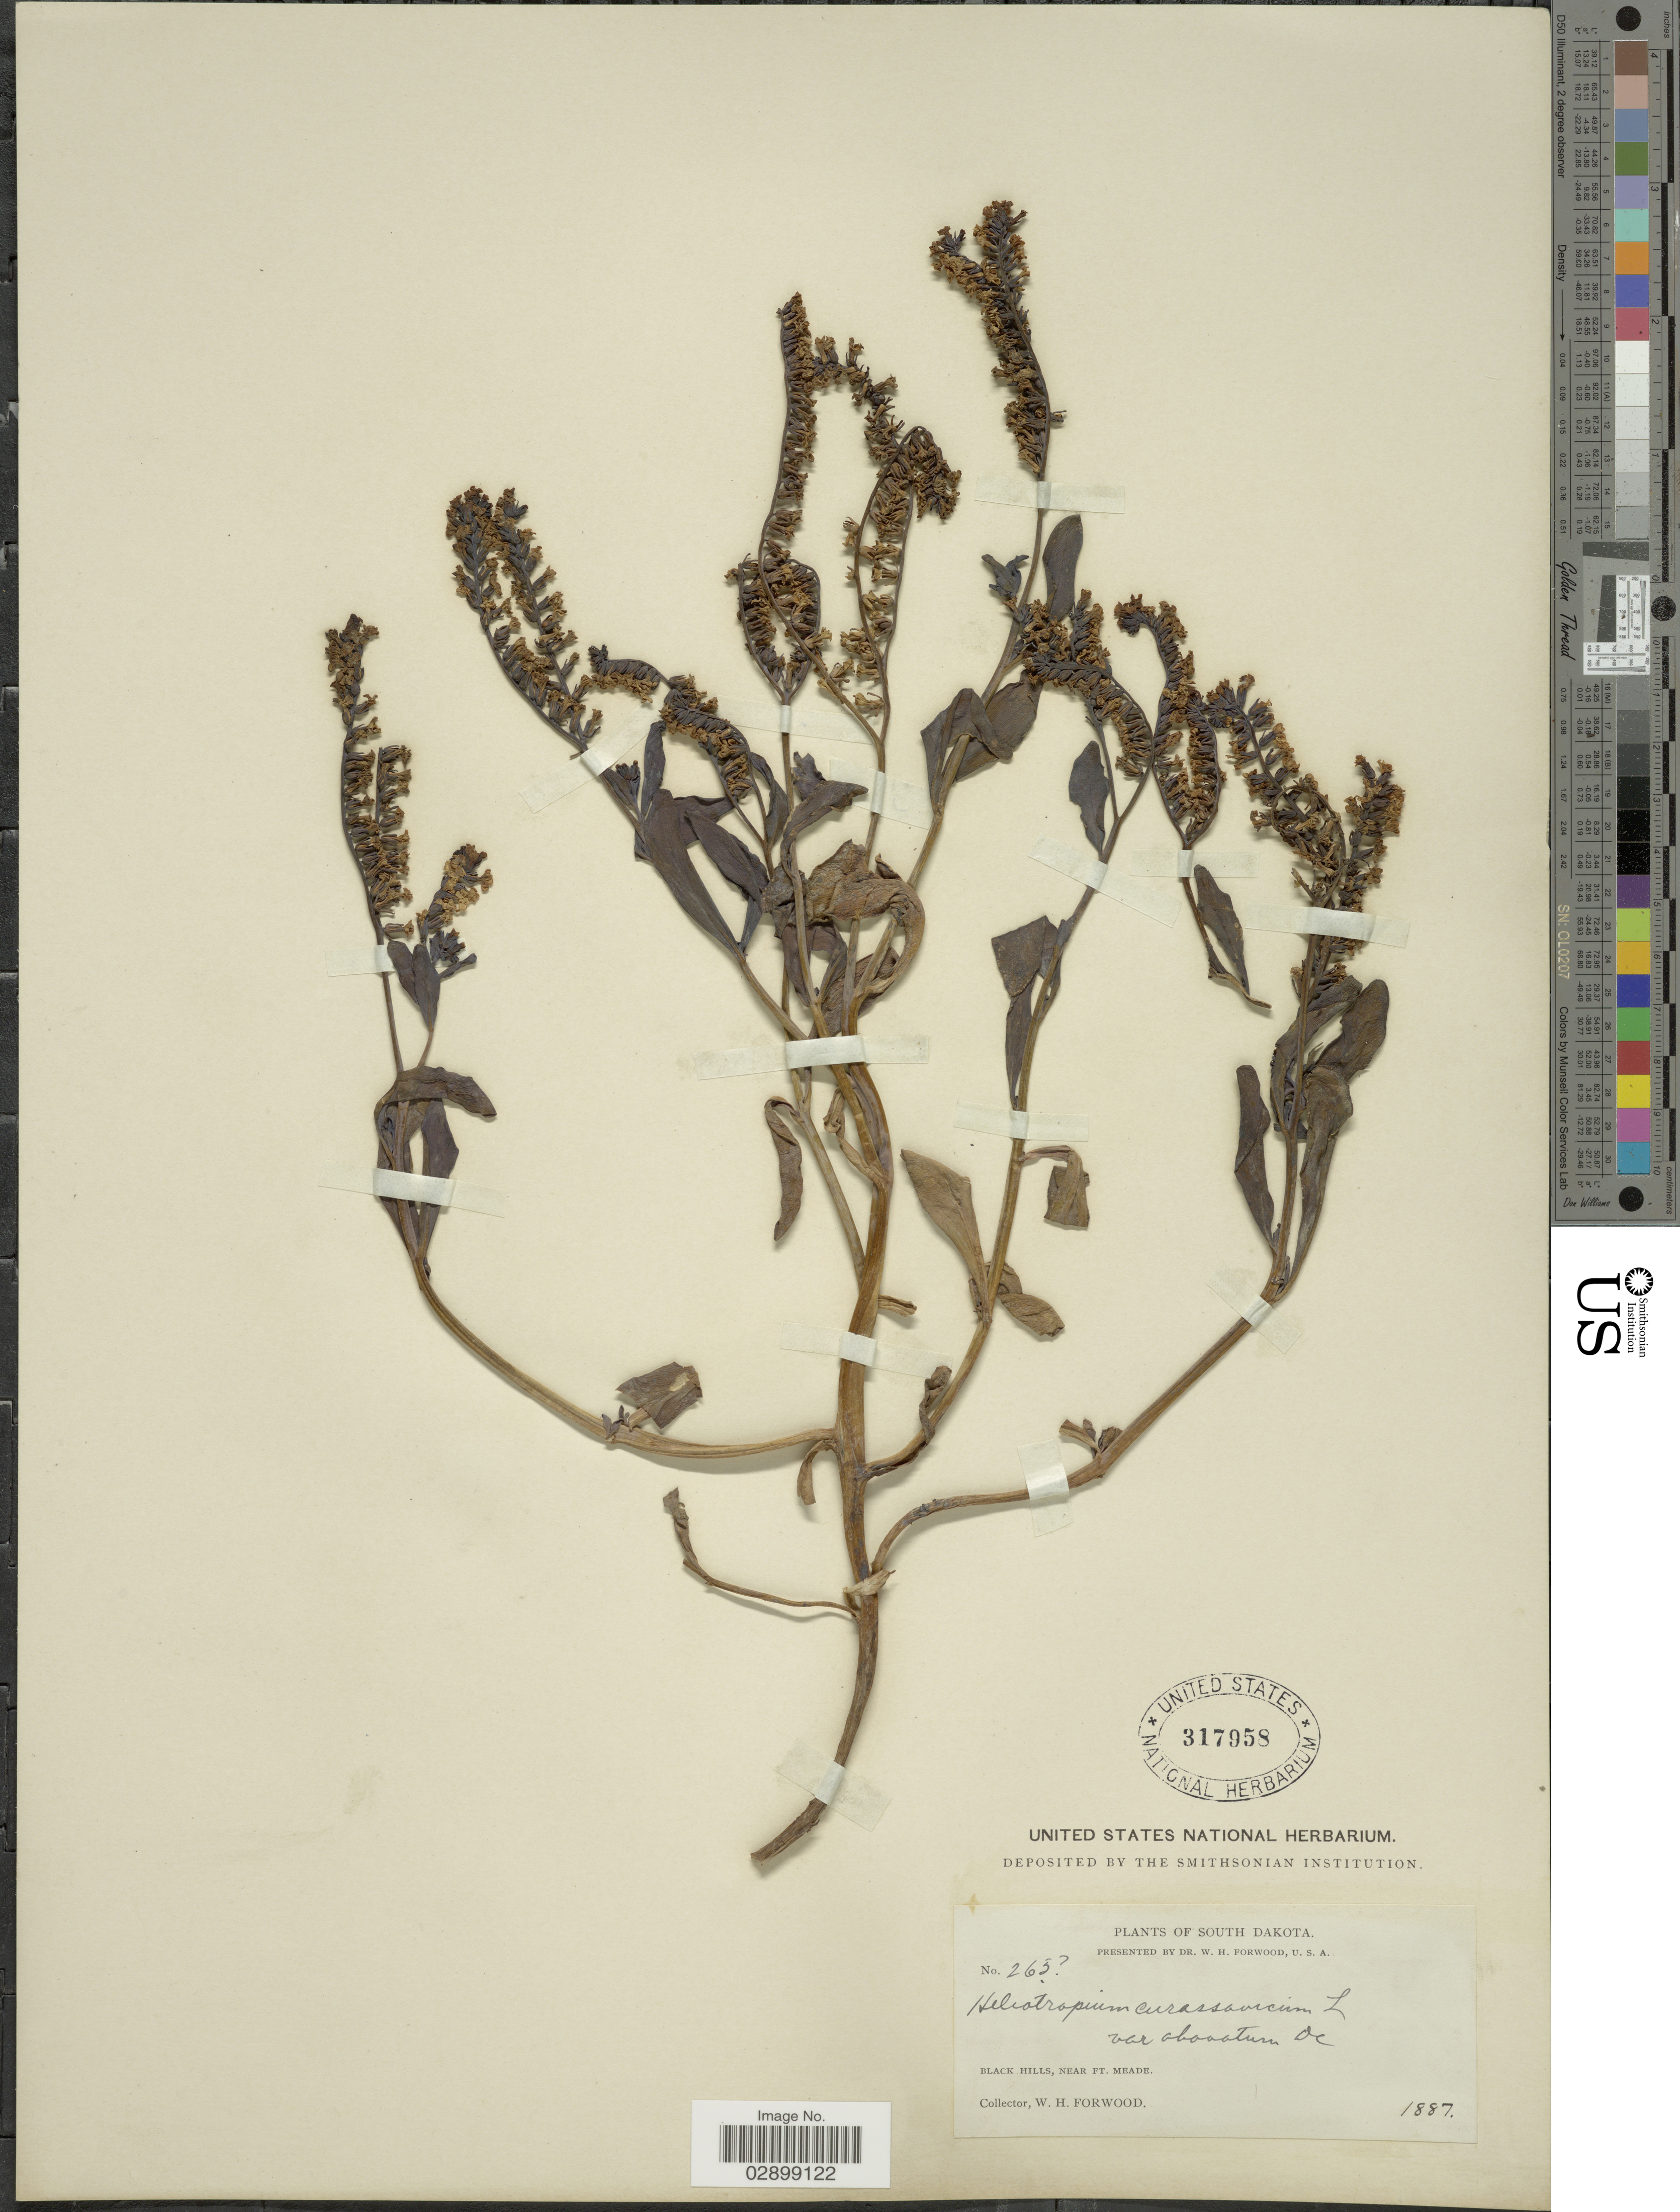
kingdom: Plantae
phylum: Tracheophyta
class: Magnoliopsida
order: Boraginales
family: Heliotropiaceae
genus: Heliotropium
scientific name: Heliotropium curassavicum subsp. obovatum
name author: (DC.) Á. Löve & D. Löve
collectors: W. Forwood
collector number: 265?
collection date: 1887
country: United States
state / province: South Dakota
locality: Black Hills, near Ft. Meade.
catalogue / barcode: US 317958